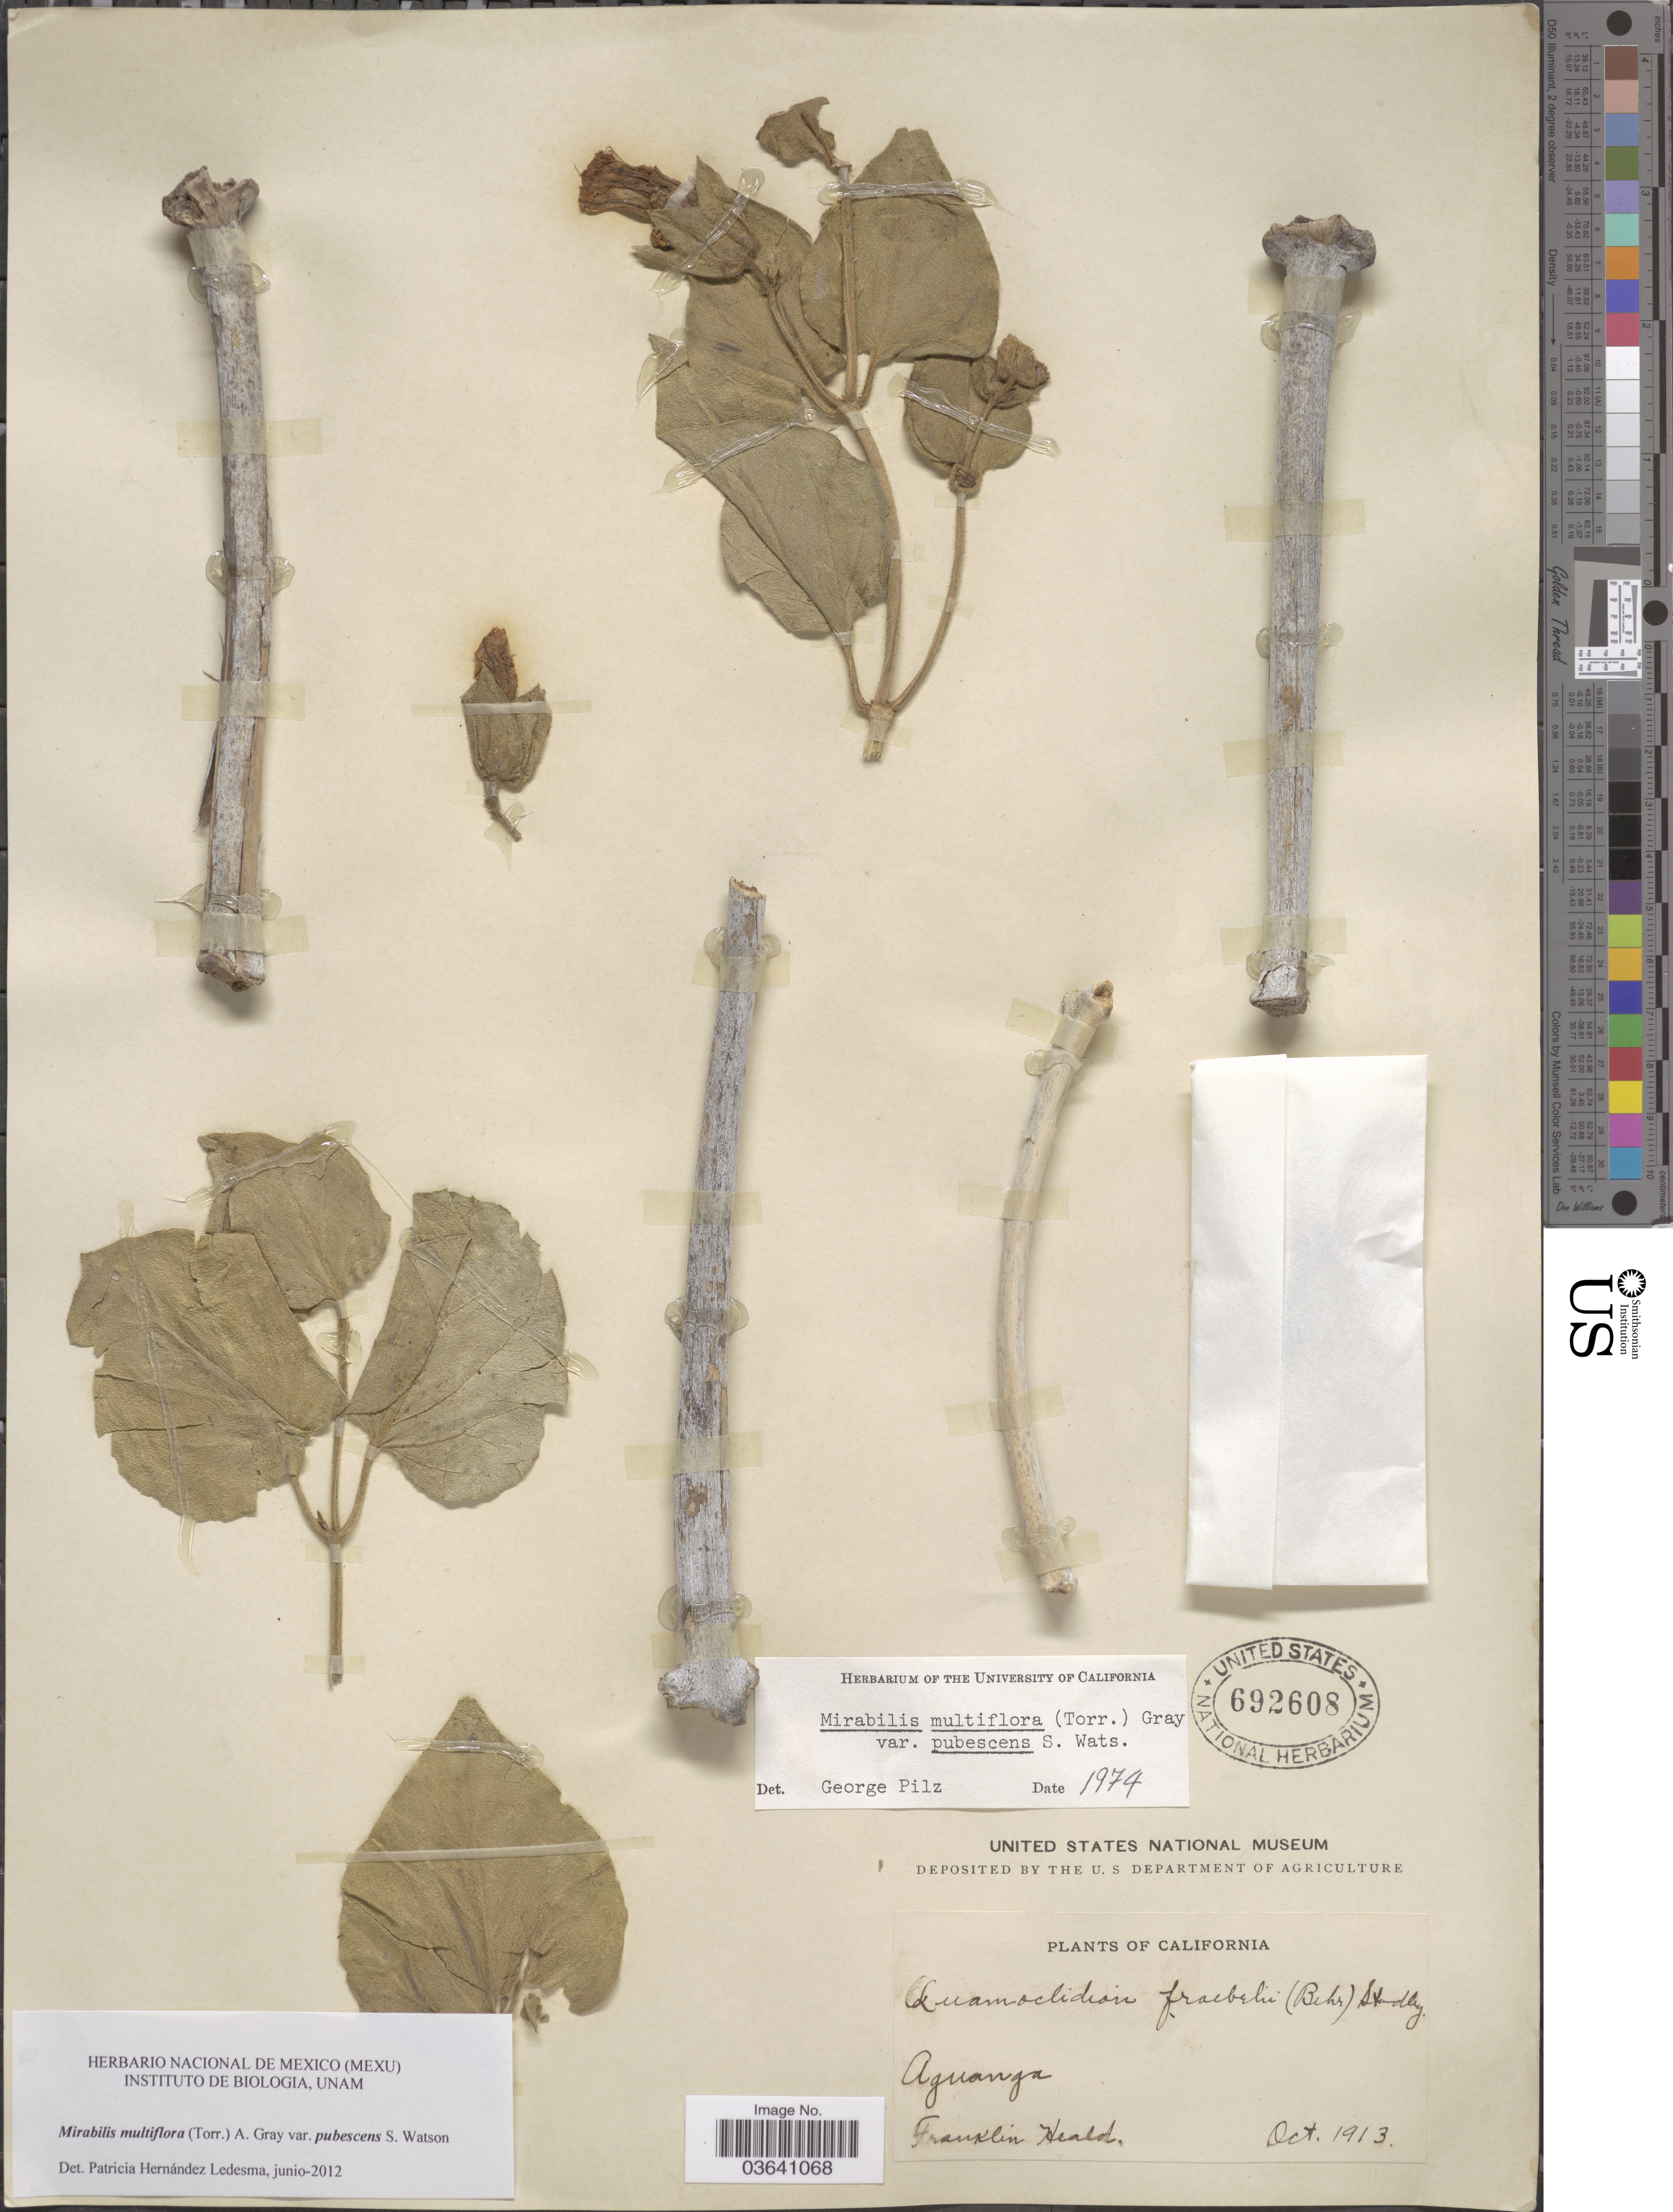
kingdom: Plantae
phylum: Tracheophyta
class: Magnoliopsida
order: Caryophyllales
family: Nyctaginaceae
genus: Mirabilis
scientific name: Mirabilis multiflora var. pubescens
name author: (Torr.) A. Gray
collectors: F. Heald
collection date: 1913-10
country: United States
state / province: California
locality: Aguanga.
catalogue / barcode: US 692608